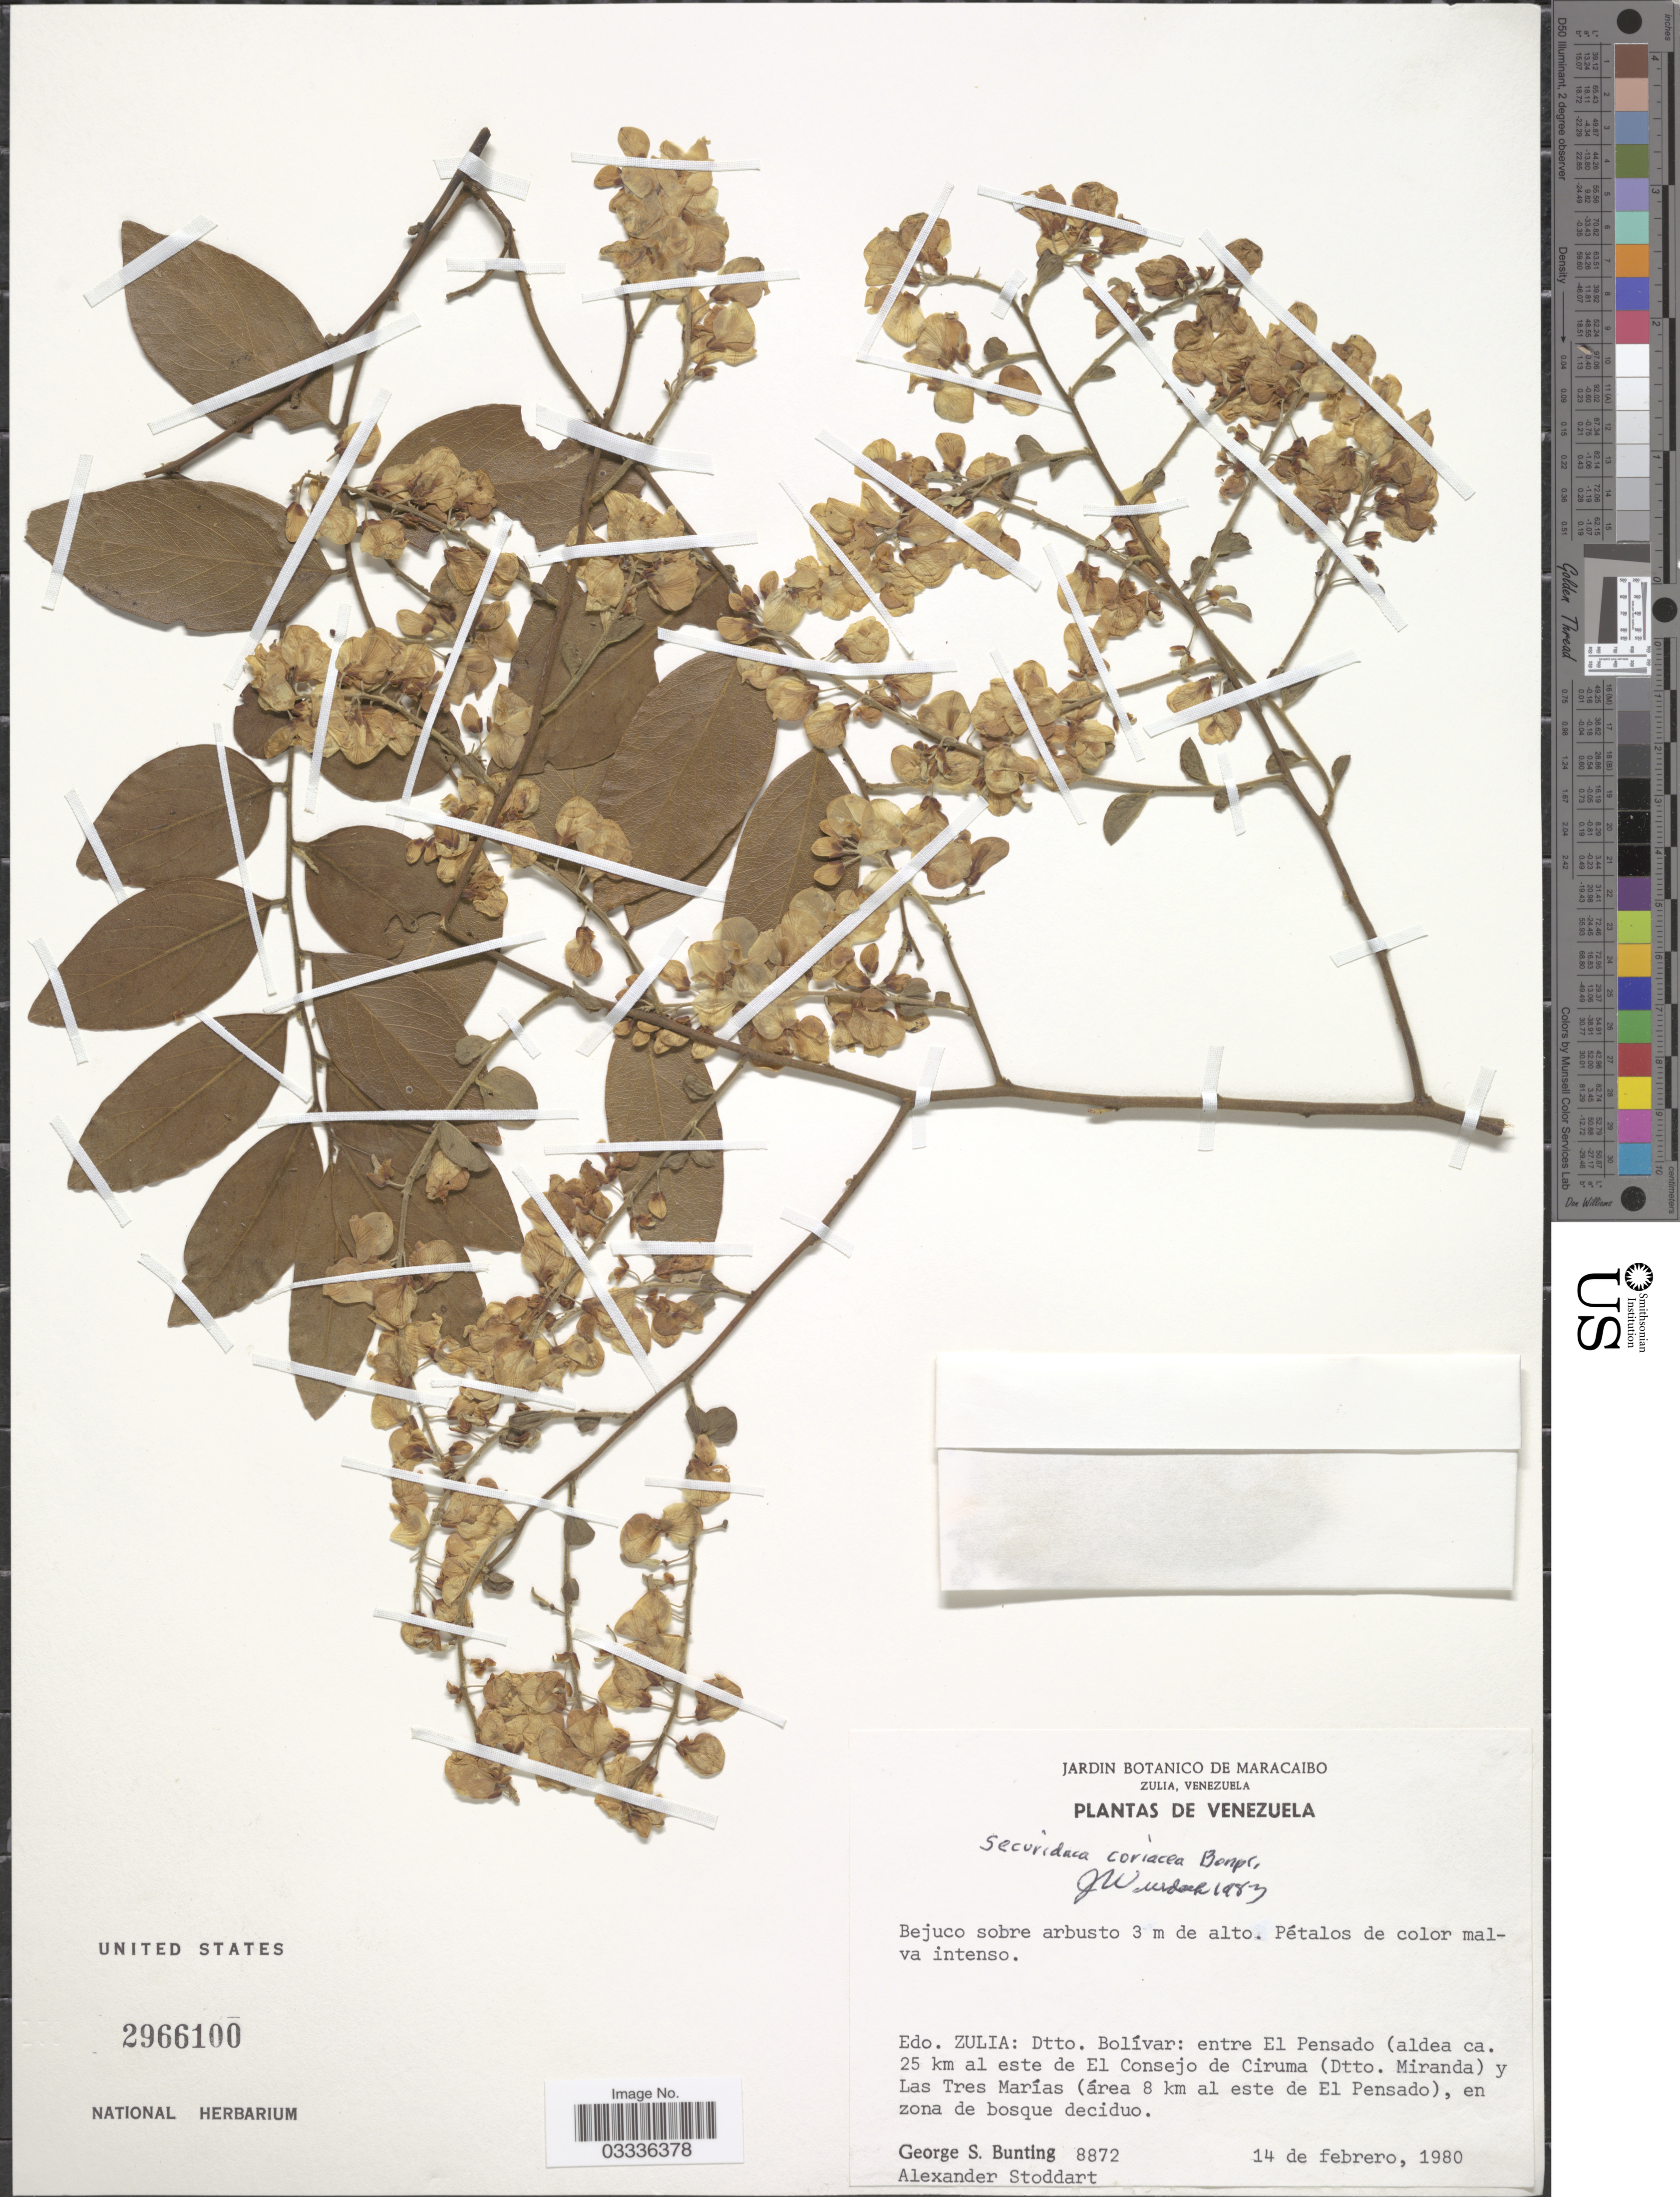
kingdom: Plantae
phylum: Tracheophyta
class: Magnoliopsida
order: Fabales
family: Polygalaceae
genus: Securidaca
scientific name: Securidaca coriacea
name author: Bonpl. ex Steud.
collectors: G. S. Bunting & A. Stoddart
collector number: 8872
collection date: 1980-02-14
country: Venezuela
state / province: Zulia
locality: Dtto. Bolívar: entre El Pensado (aldea ca. 25 km al este de El Consejo de Ciruma (Dtto. Miranda) y Las Tres marías (área 8 km al este de El Pensado).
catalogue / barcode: US 2966100